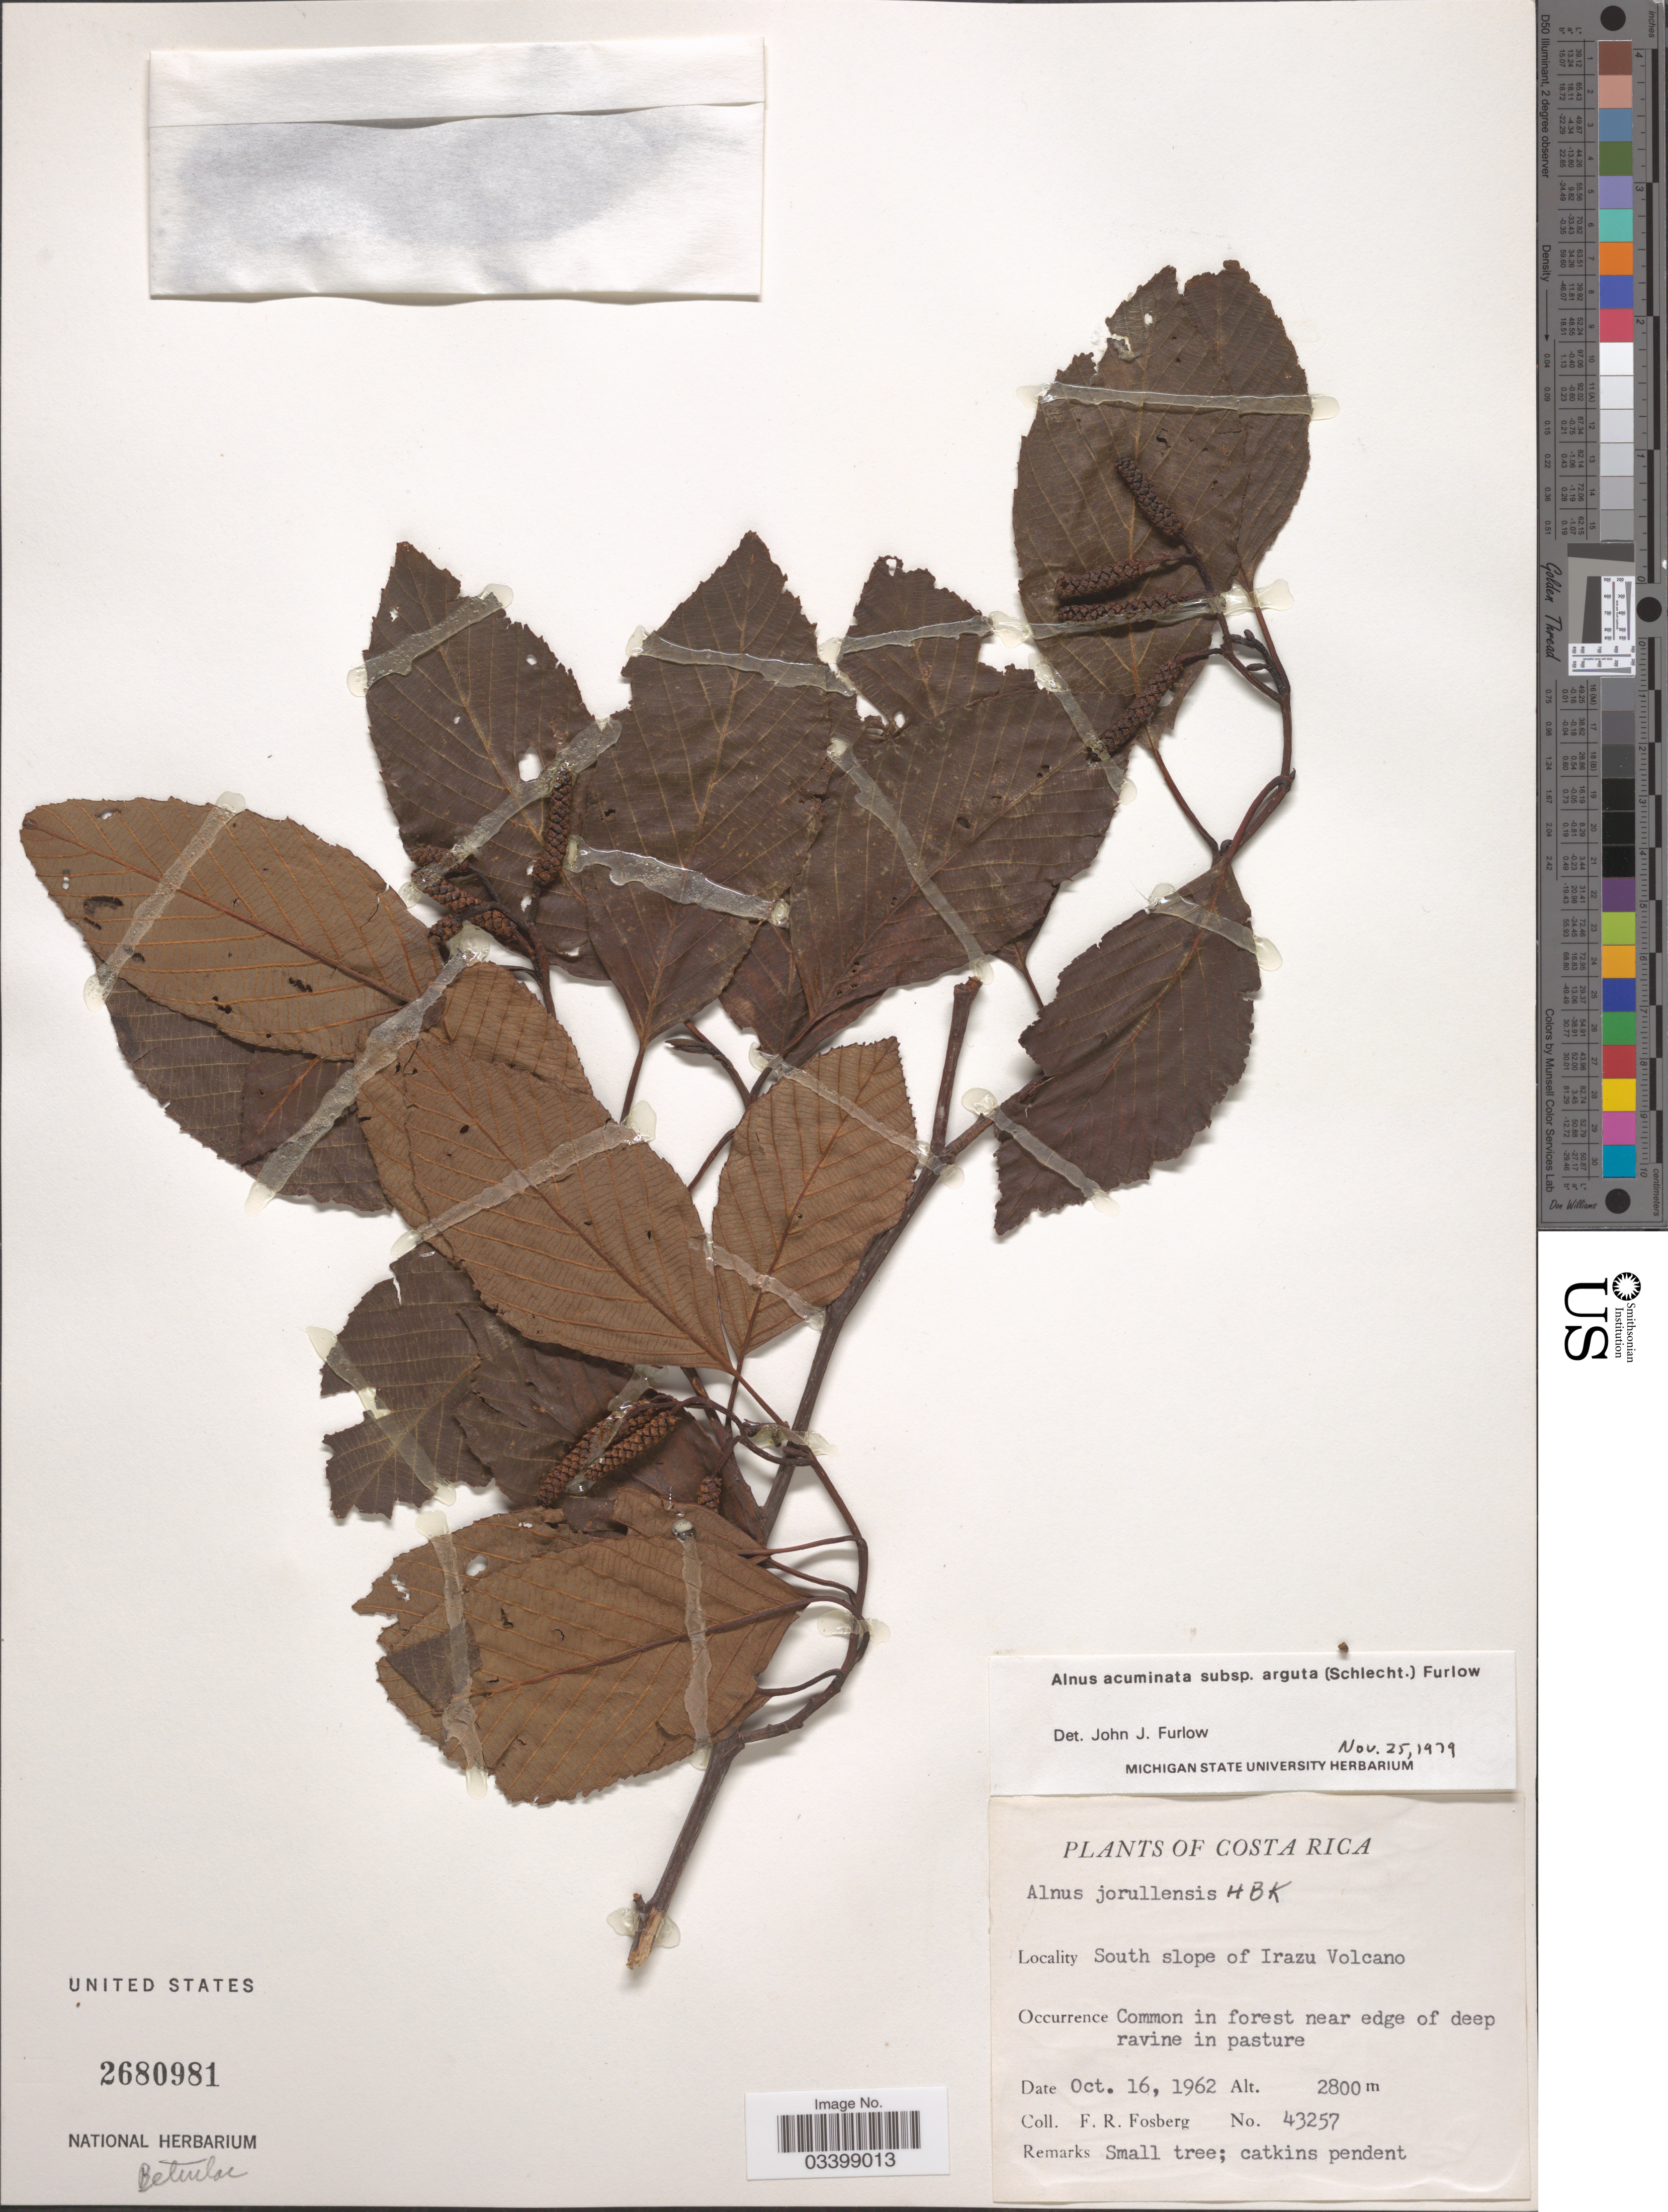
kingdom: Plantae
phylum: Tracheophyta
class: Magnoliopsida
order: Fagales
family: Betulaceae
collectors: F. R. Fosberg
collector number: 43257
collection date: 1962-10-16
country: Costa Rica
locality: South slope of Irazu Volcano.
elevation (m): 2800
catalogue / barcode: US 2680981